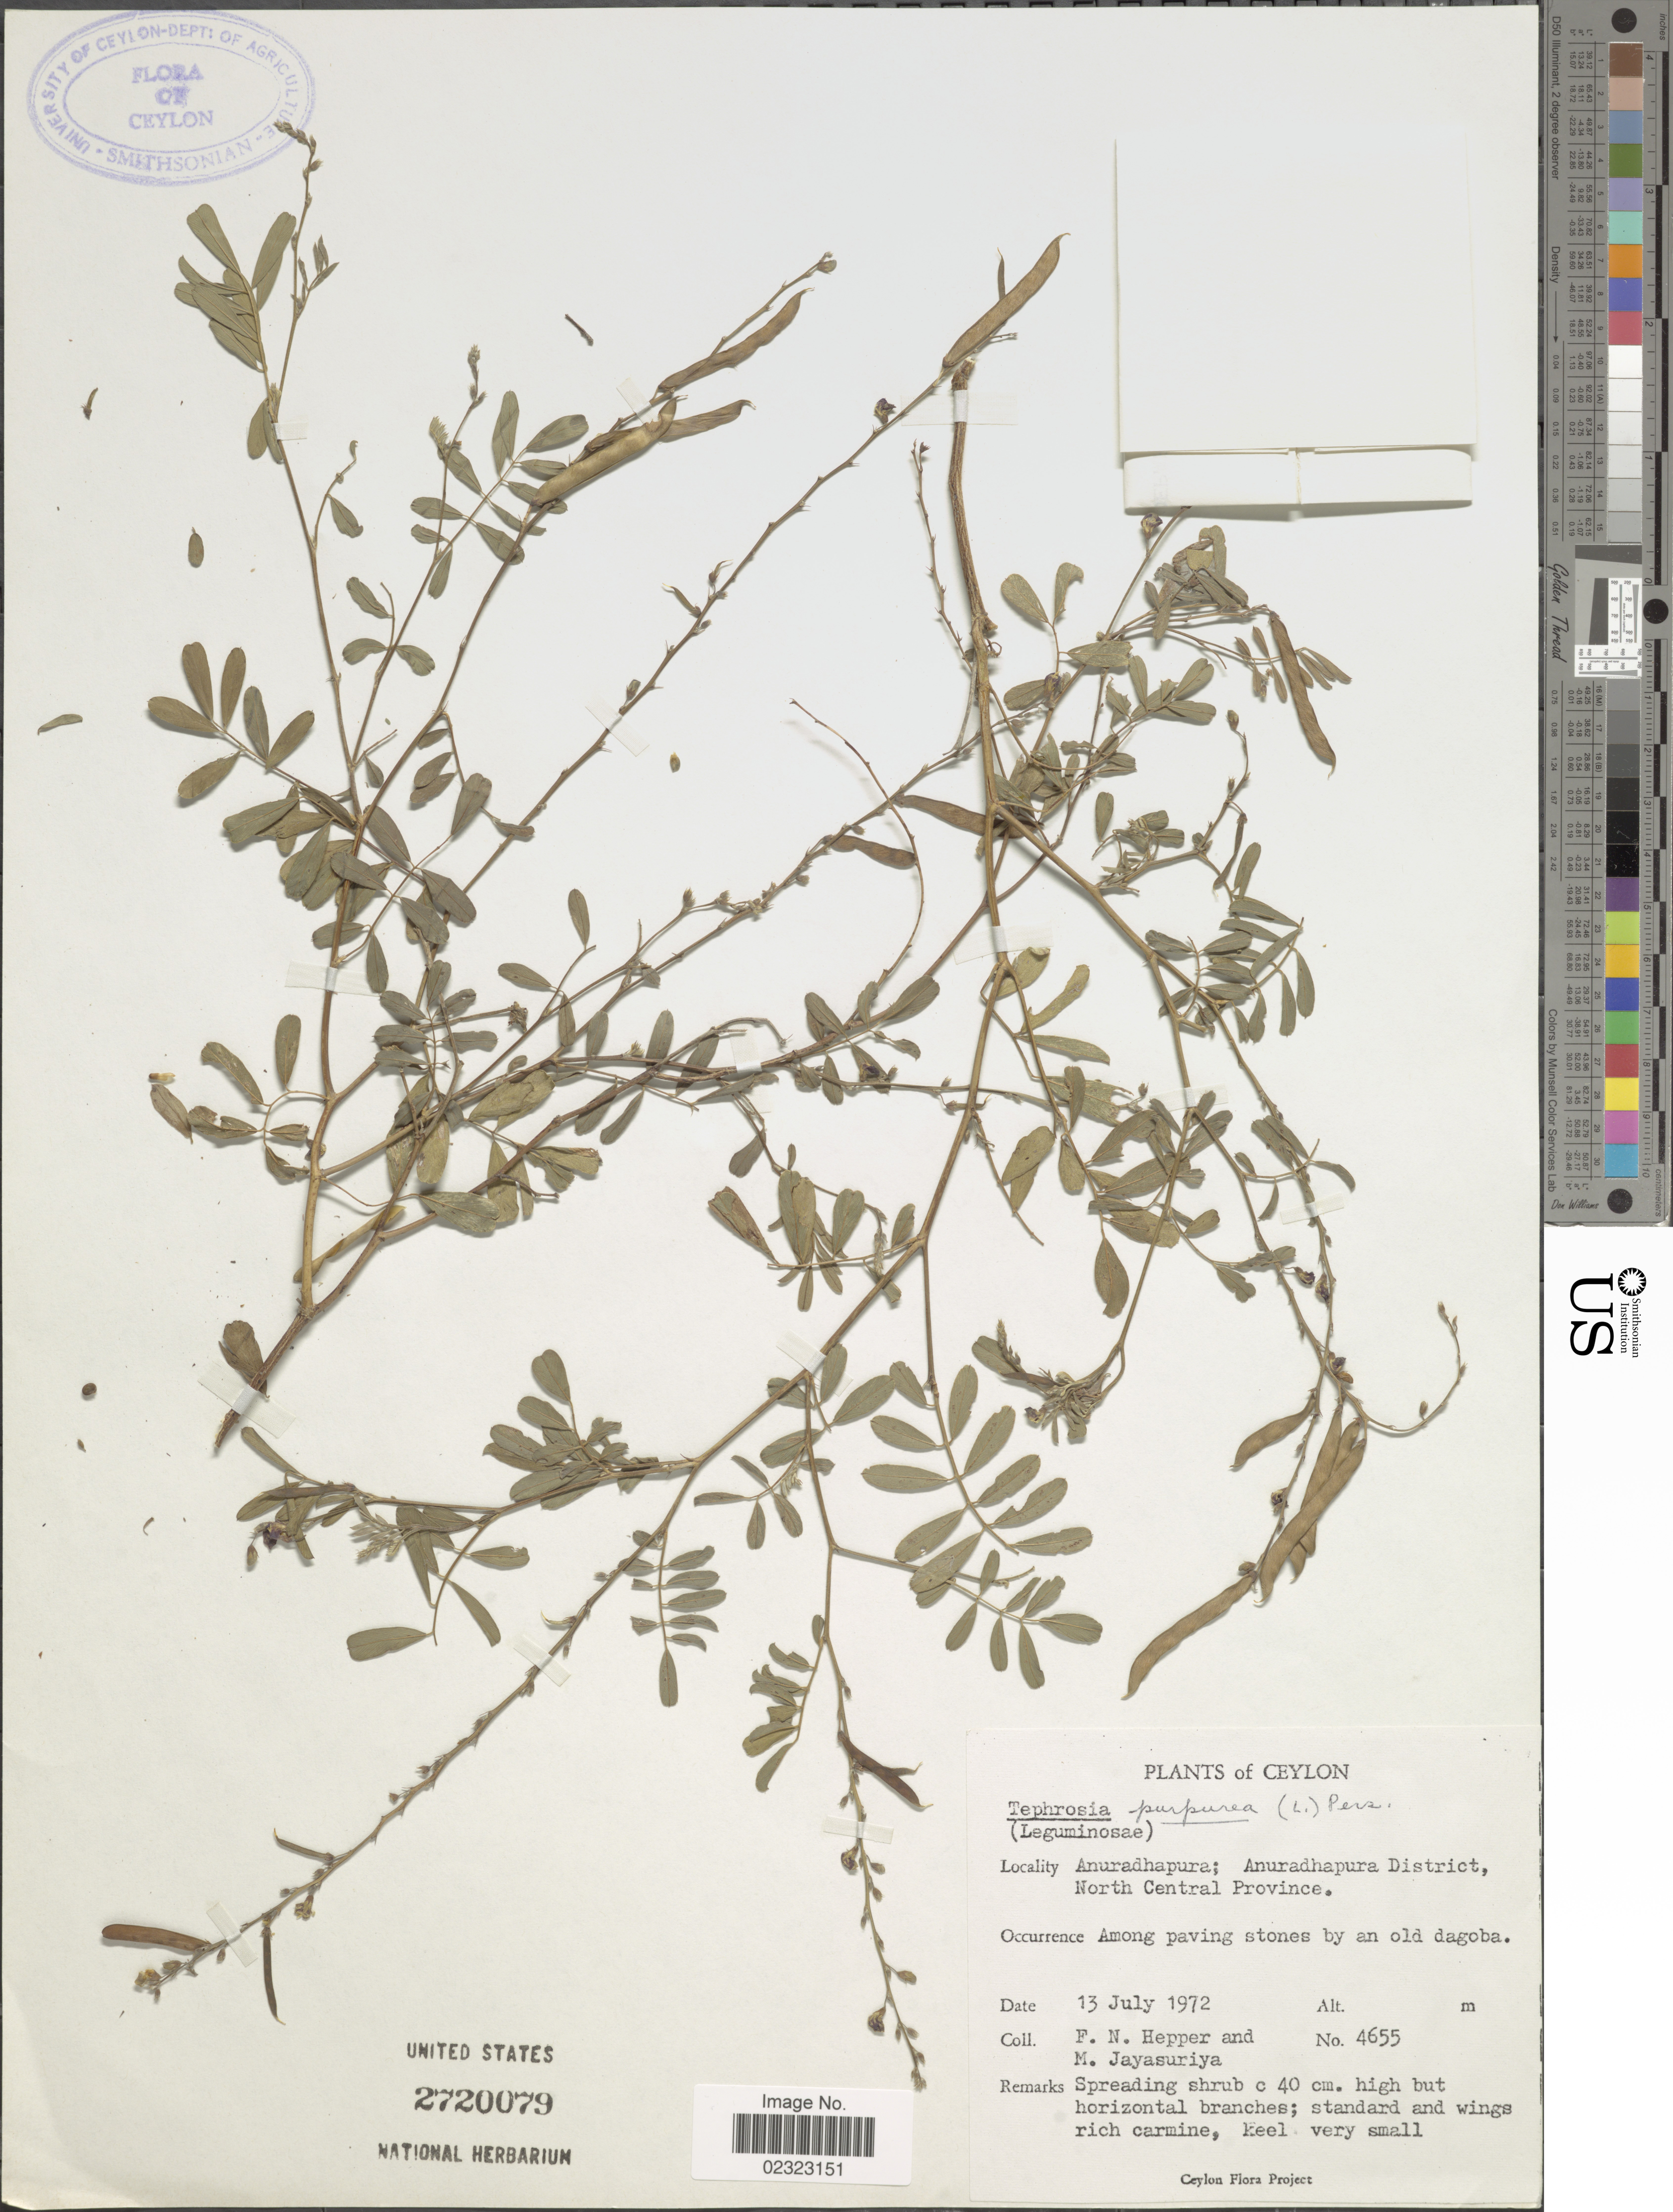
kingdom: Plantae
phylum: Tracheophyta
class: Magnoliopsida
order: Fabales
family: Fabaceae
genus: Tephrosia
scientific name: Tephrosia purpurea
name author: (L.) Pers.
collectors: F. Hepper & M. Jayasuriya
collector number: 4655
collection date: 1972-07-13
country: Sri Lanka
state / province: North Central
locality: Ceylon. Anuradhapura; Anuradhapura District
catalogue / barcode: US 2720079